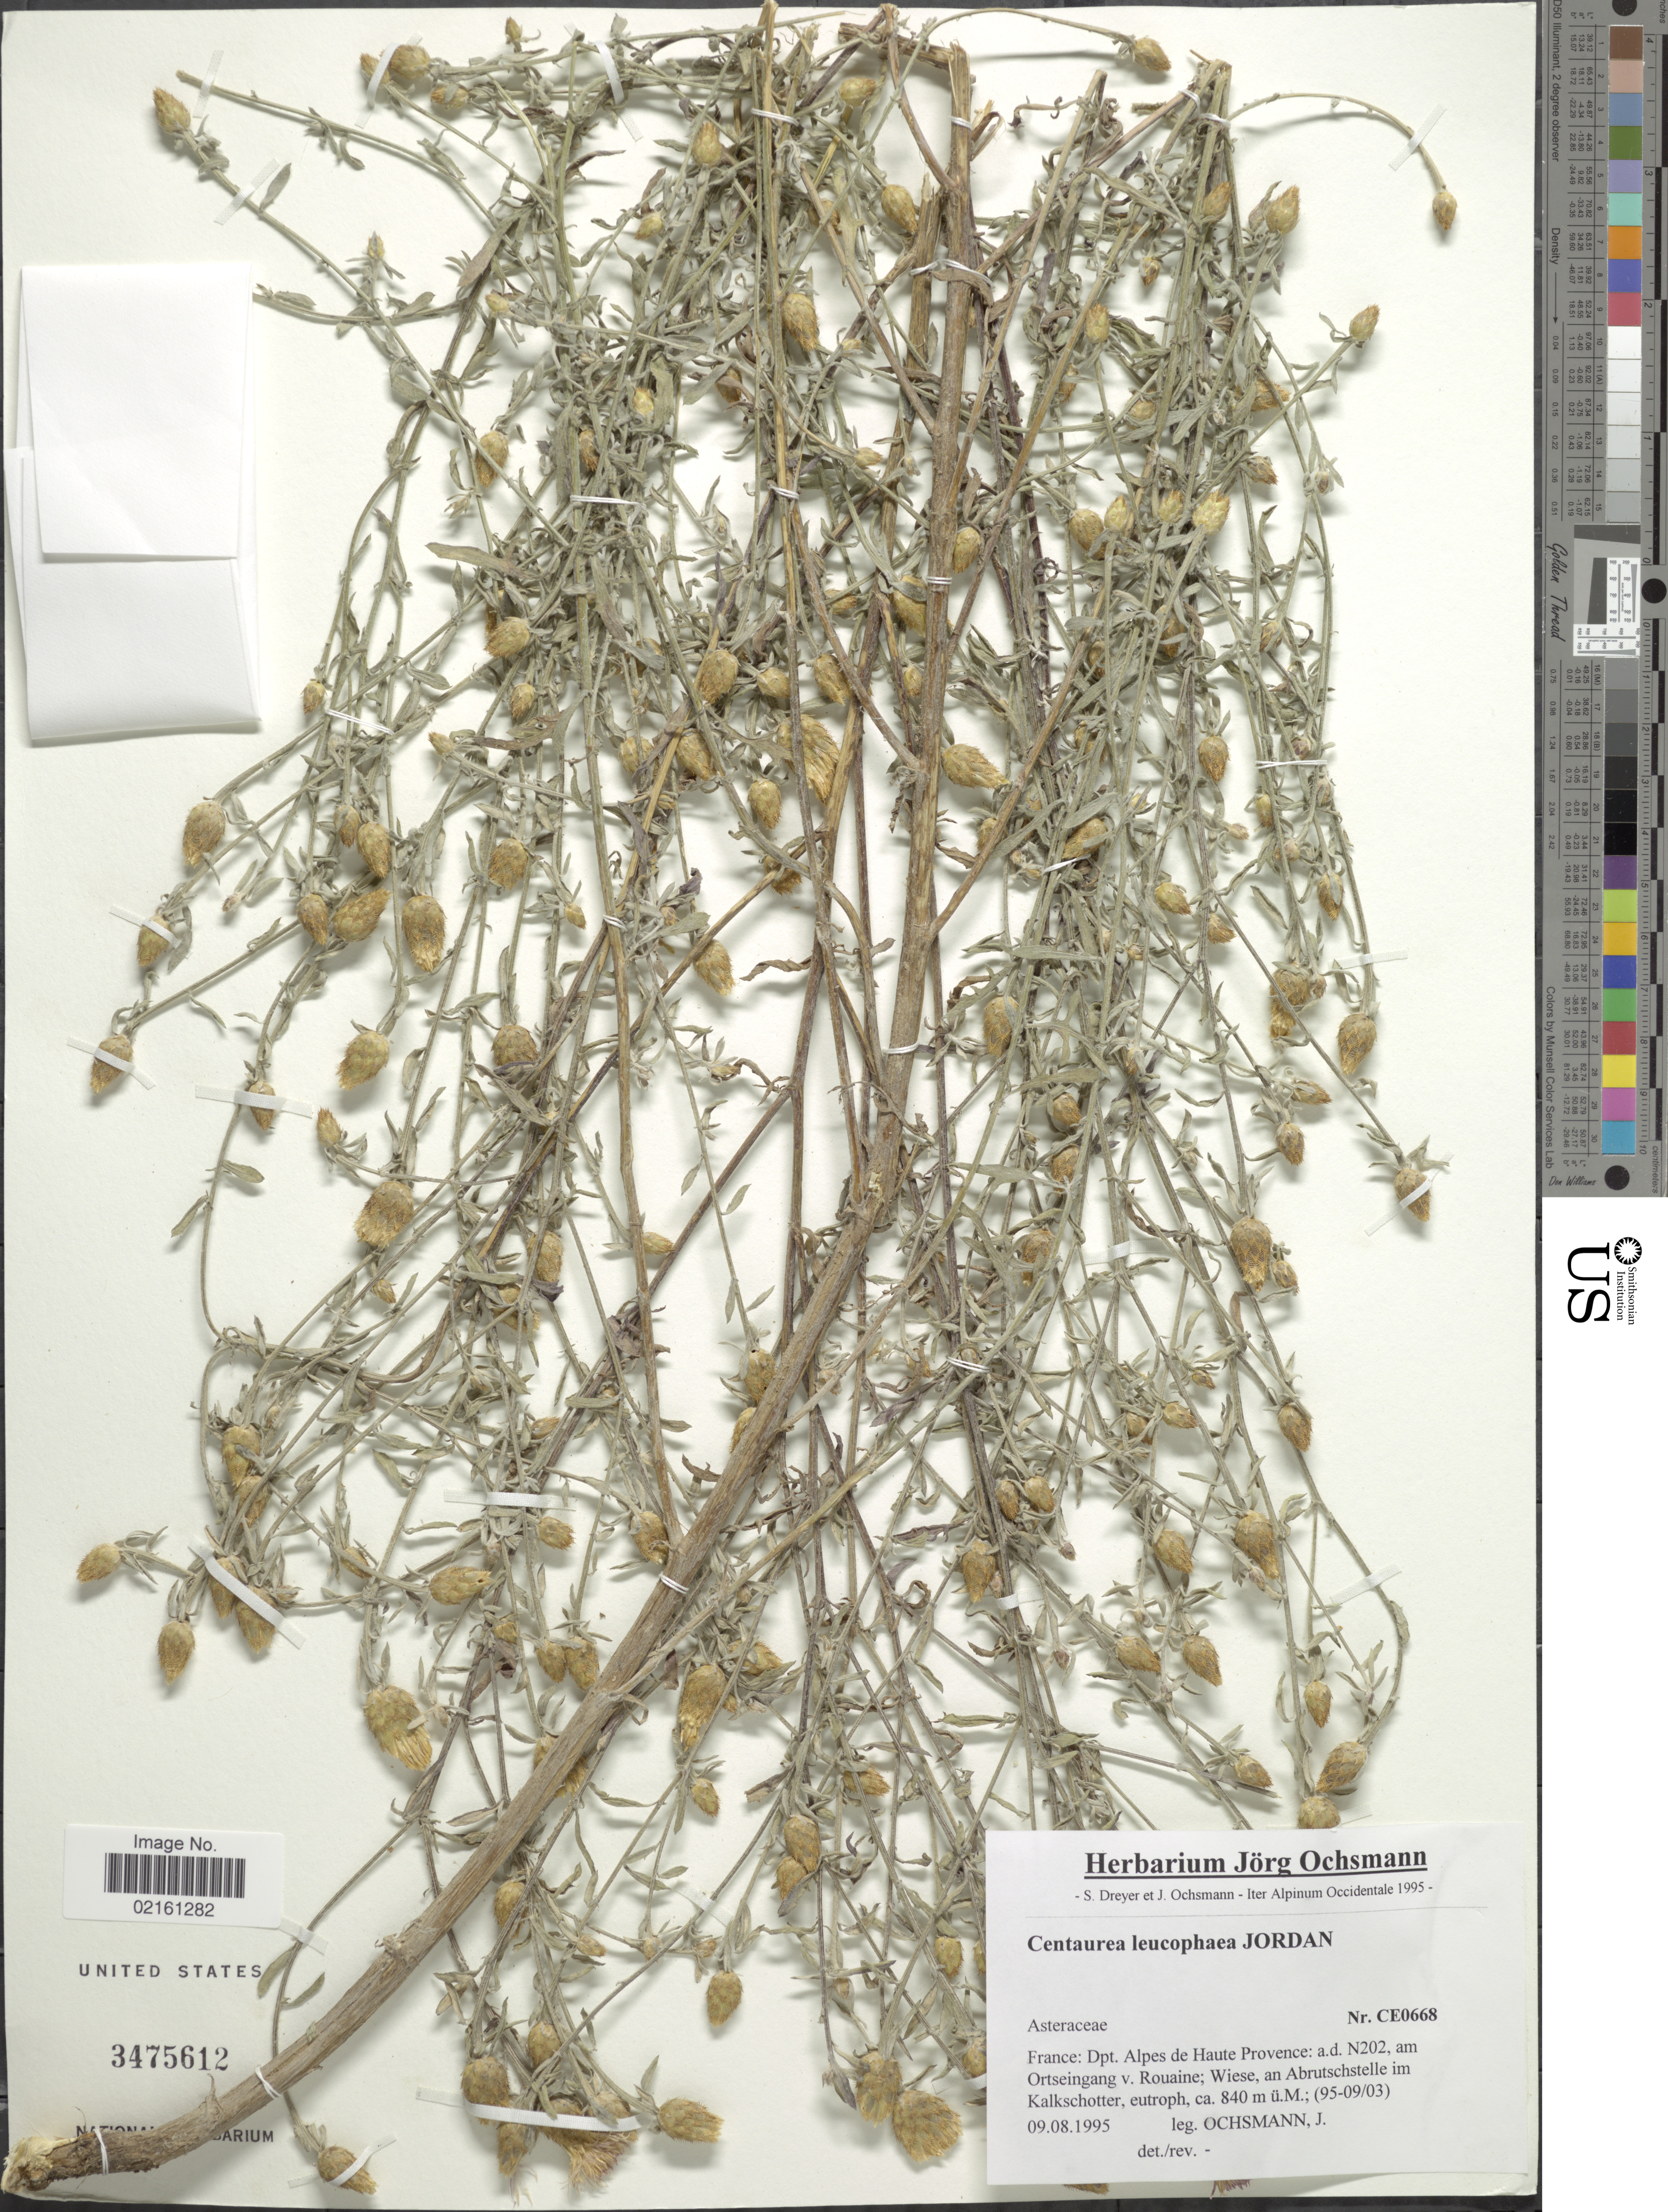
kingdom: Plantae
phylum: Tracheophyta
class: Magnoliopsida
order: Asterales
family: Asteraceae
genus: Centaurea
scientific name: Centaurea leucophaea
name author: Jord.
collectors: J. Ochsmann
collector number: CE0668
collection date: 1995-08-09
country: France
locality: Dpt. Alpes de Haute Provence, a.d. N202, am Ortseingang v. Rouaine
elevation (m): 840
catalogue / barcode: US 3475612